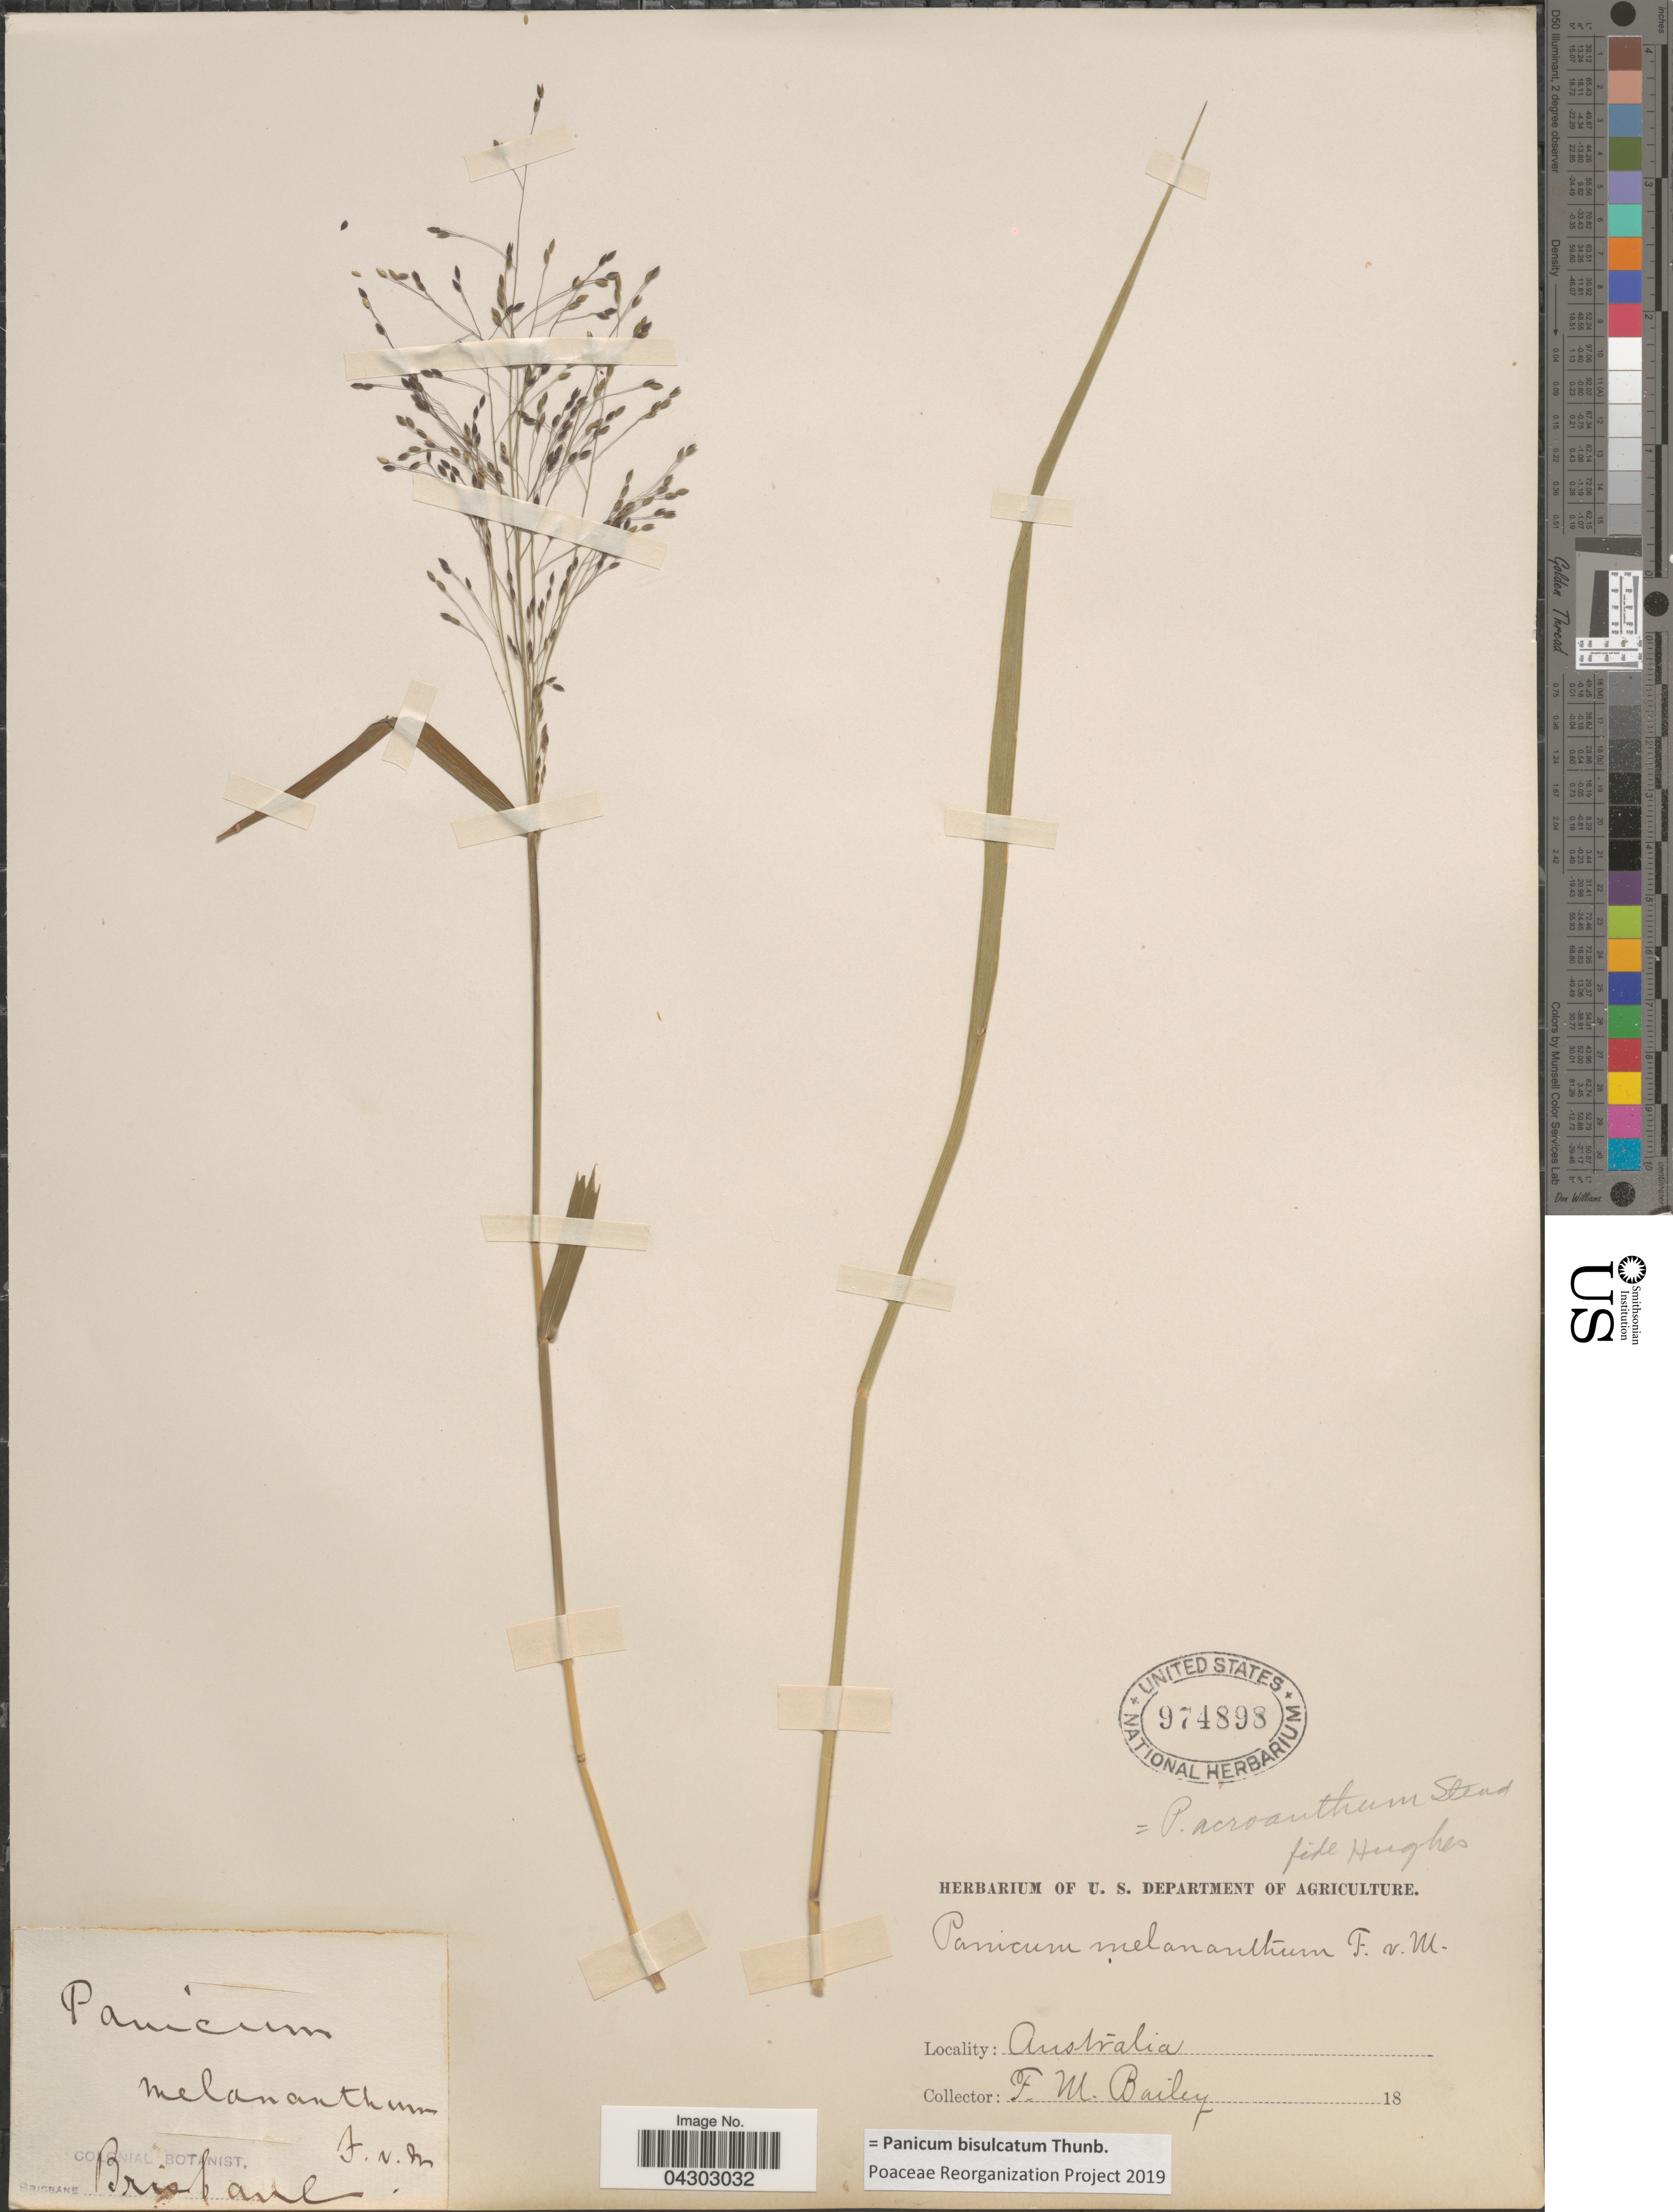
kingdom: Plantae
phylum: Tracheophyta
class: Liliopsida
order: Poales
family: Poaceae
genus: Panicum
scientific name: Panicum bisulcatum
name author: Thunb.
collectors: F. M. Bailey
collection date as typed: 18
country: Australia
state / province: Queensland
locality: Brisbane.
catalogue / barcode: US 974898